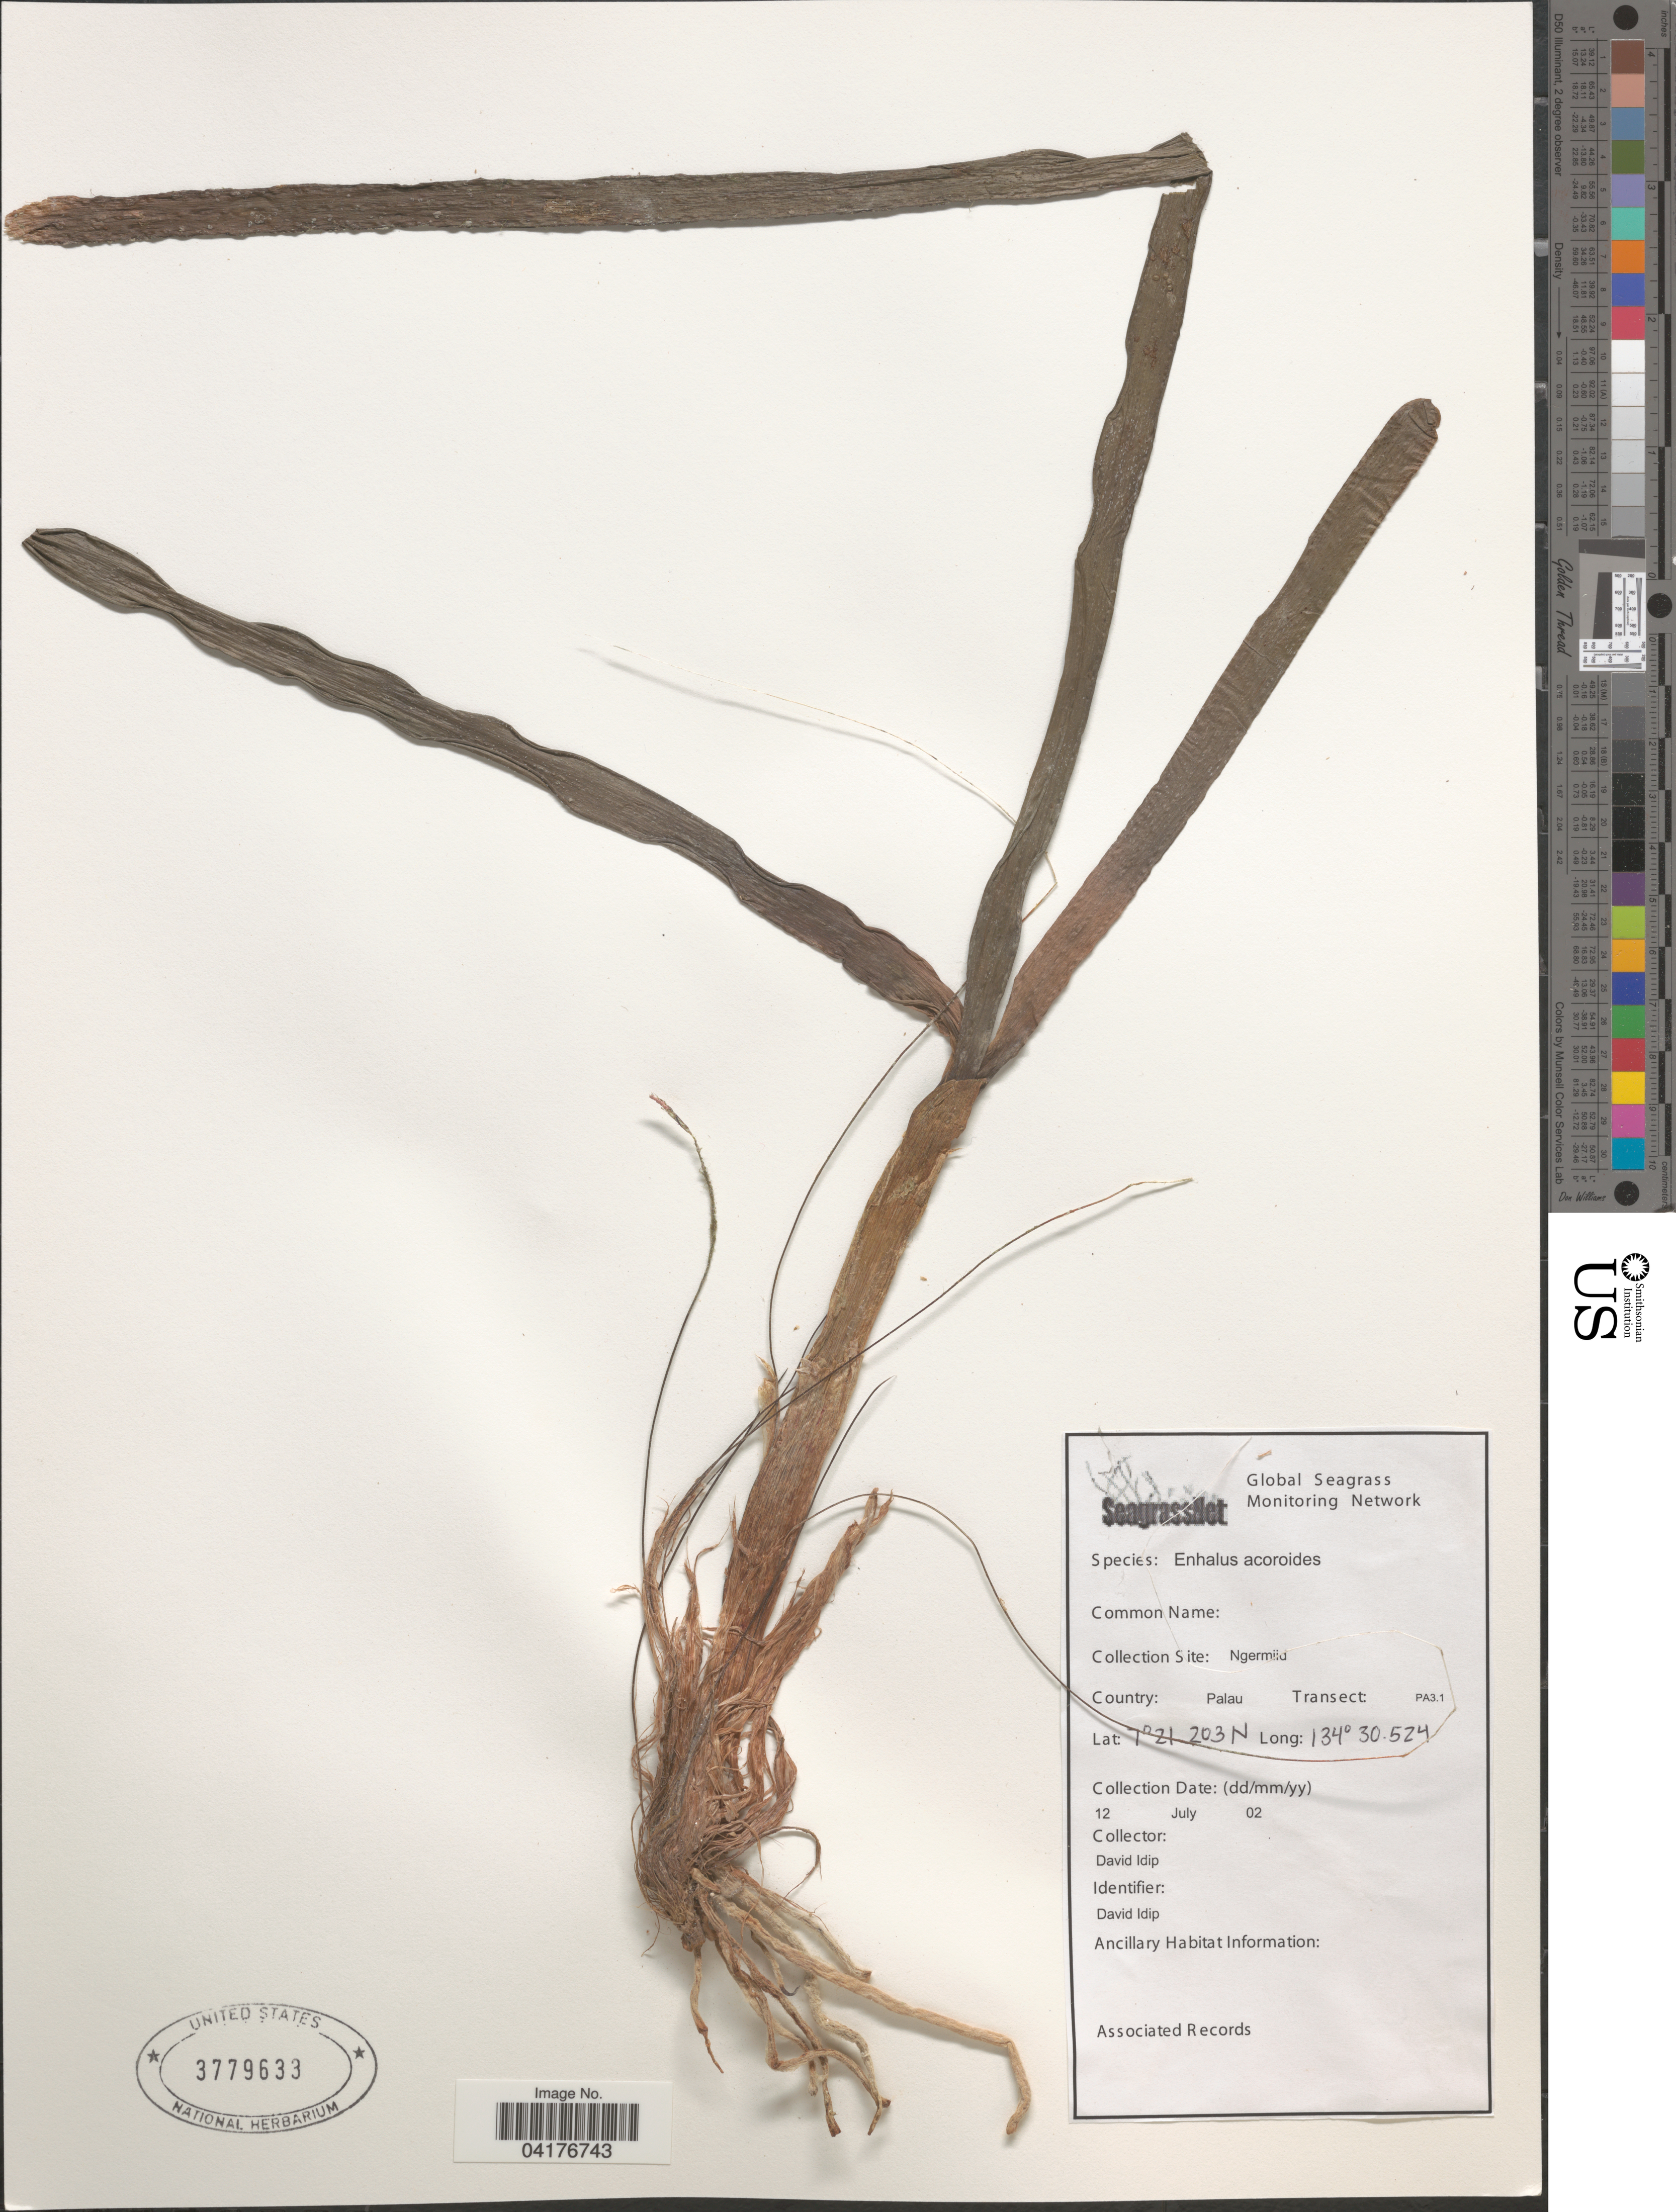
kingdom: Plantae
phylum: Tracheophyta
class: Liliopsida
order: Alismatales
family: Hydrocharitaceae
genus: Enhalus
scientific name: Enhalus acoroides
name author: (L. f.) Royle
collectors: D. Idip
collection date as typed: Transcribed d/m/y: 12/7/2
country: Palau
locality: Ngermiid. Palau. Transect: PA3.1.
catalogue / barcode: US 3779633